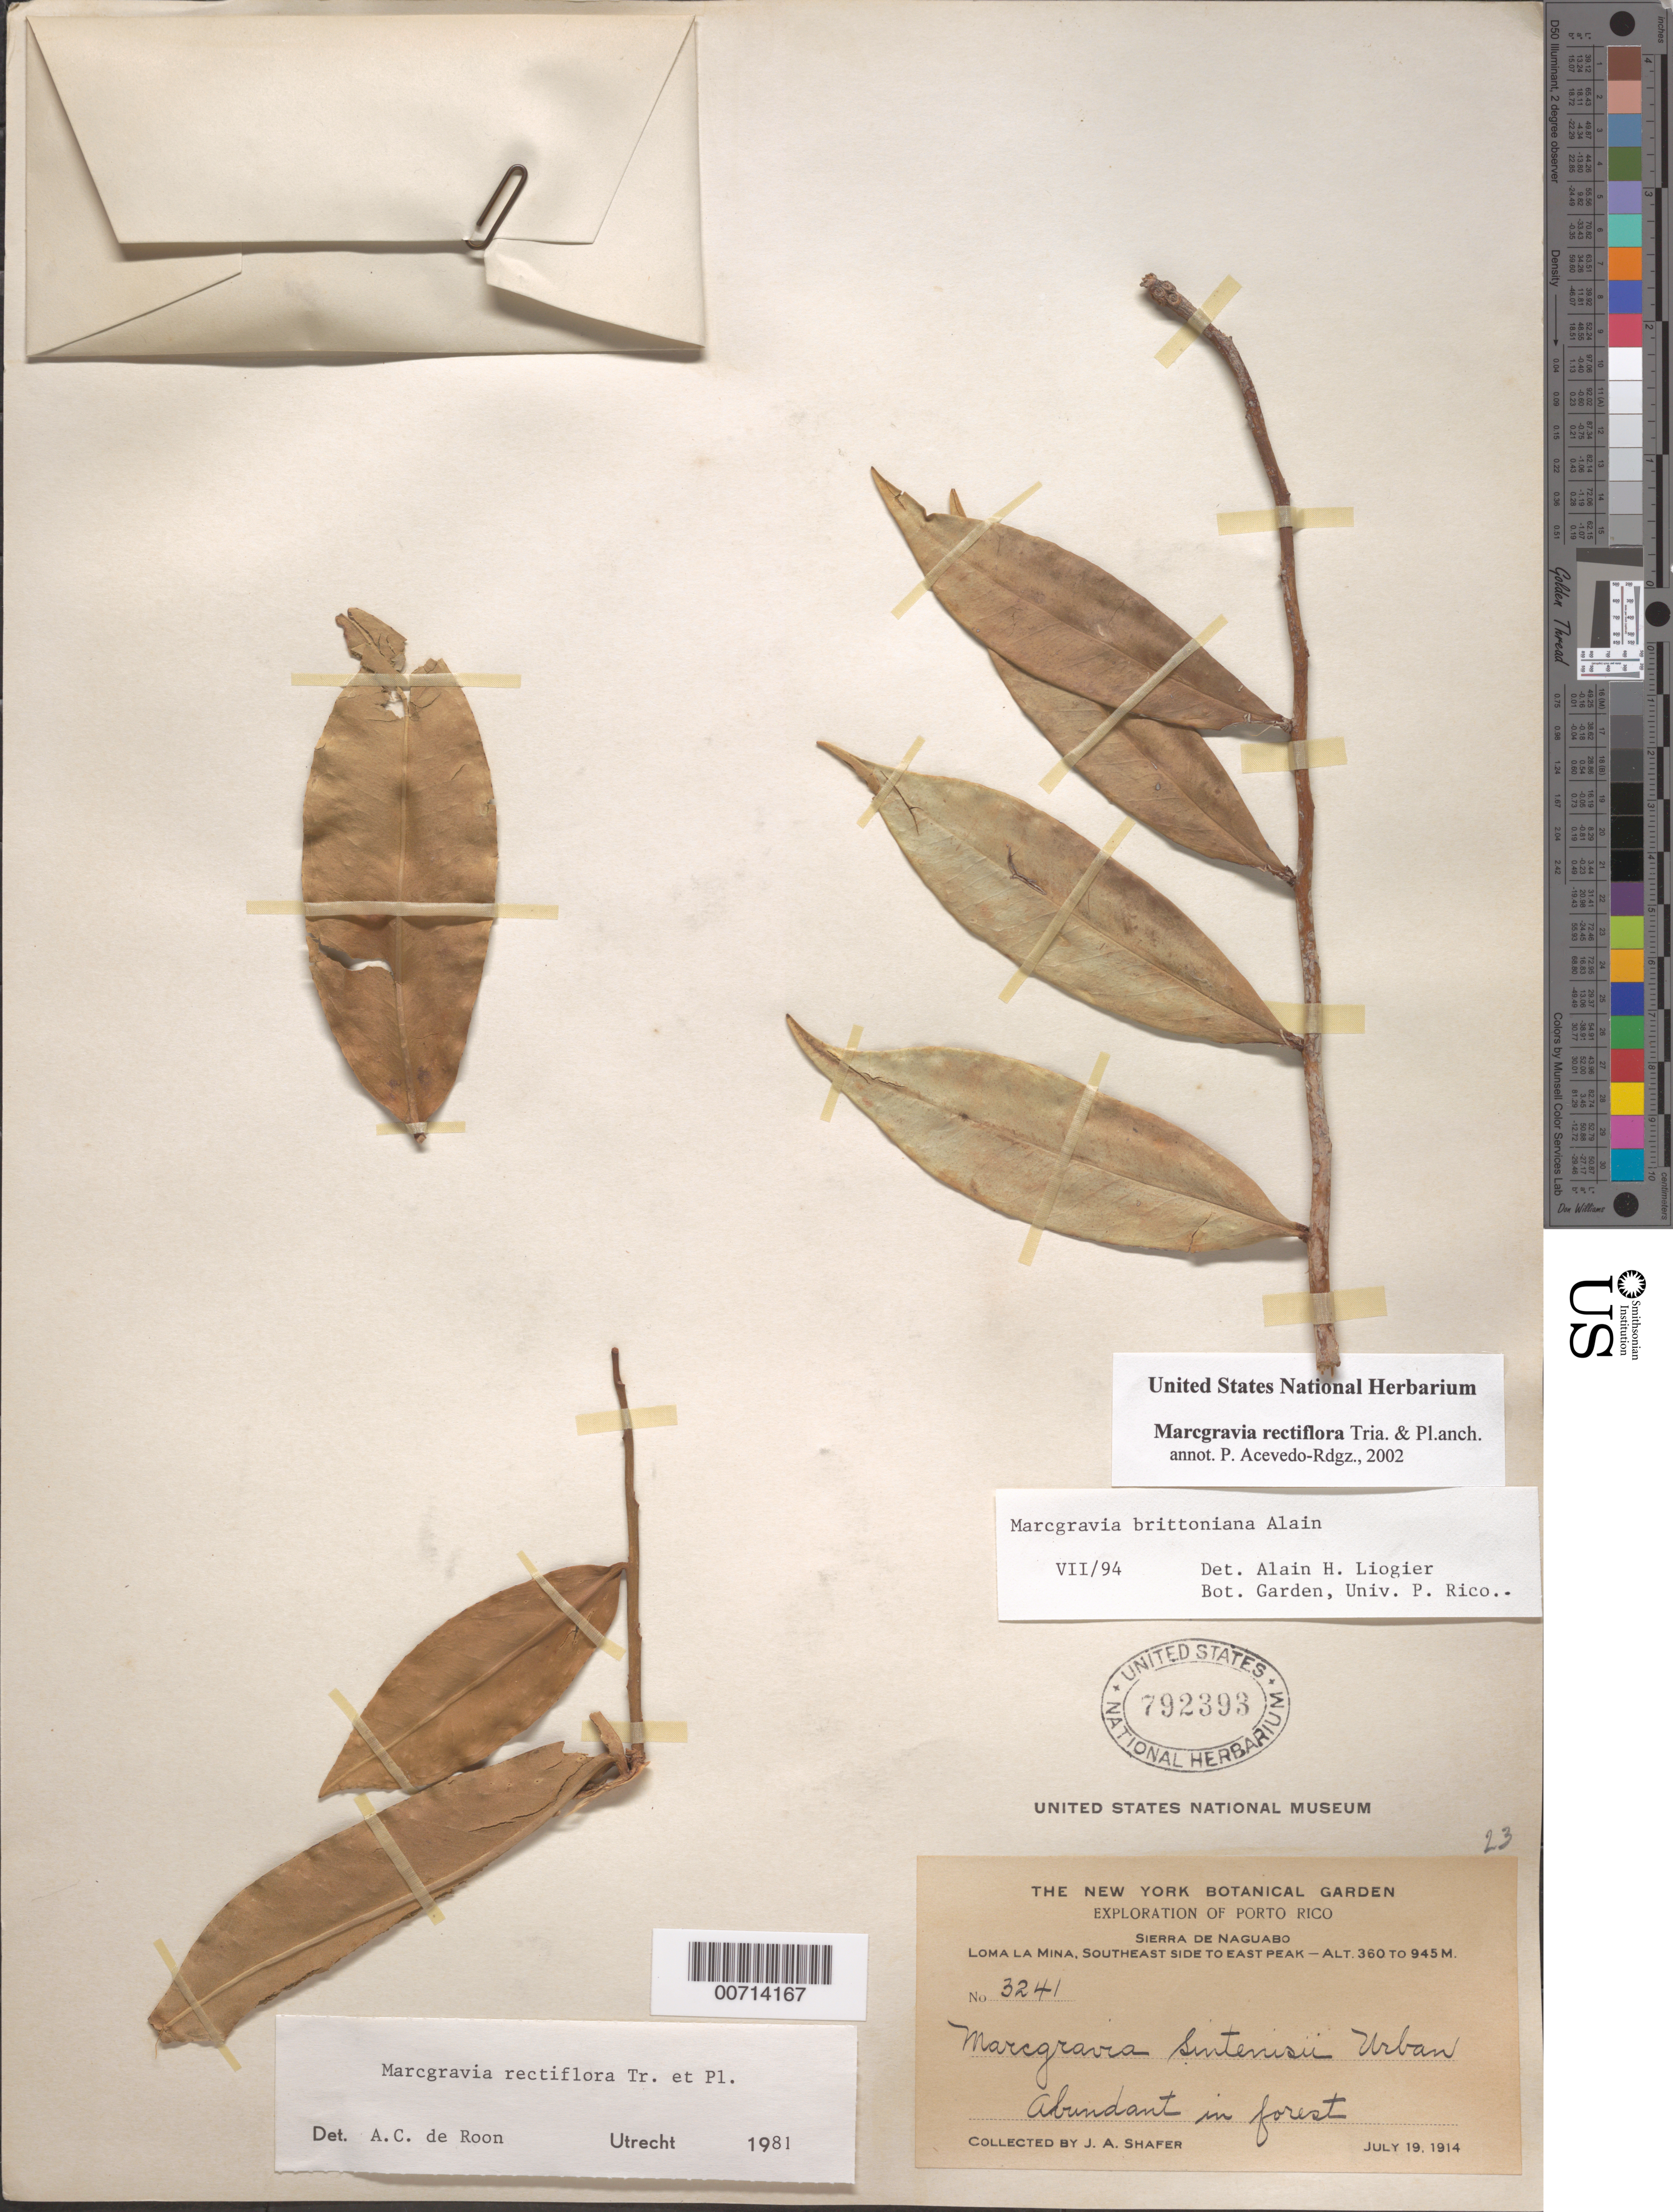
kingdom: Plantae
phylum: Tracheophyta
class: Magnoliopsida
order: Ericales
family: Marcgraviaceae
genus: Marcgravia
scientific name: Marcgravia rectiflora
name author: Triana & Planch.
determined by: Acevedo-Rodríguez, P., (BOT), Smithsonian Institution - National Museum of Natural History (UNITED STATES)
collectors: J. A. Shafer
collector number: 3241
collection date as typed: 19 Jul 1914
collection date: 1914-07-19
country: Puerto Rico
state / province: Naguabo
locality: Sierra de Naguabo, Loma La Mina, SE side of E peak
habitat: Forest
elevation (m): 360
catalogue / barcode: US 792393